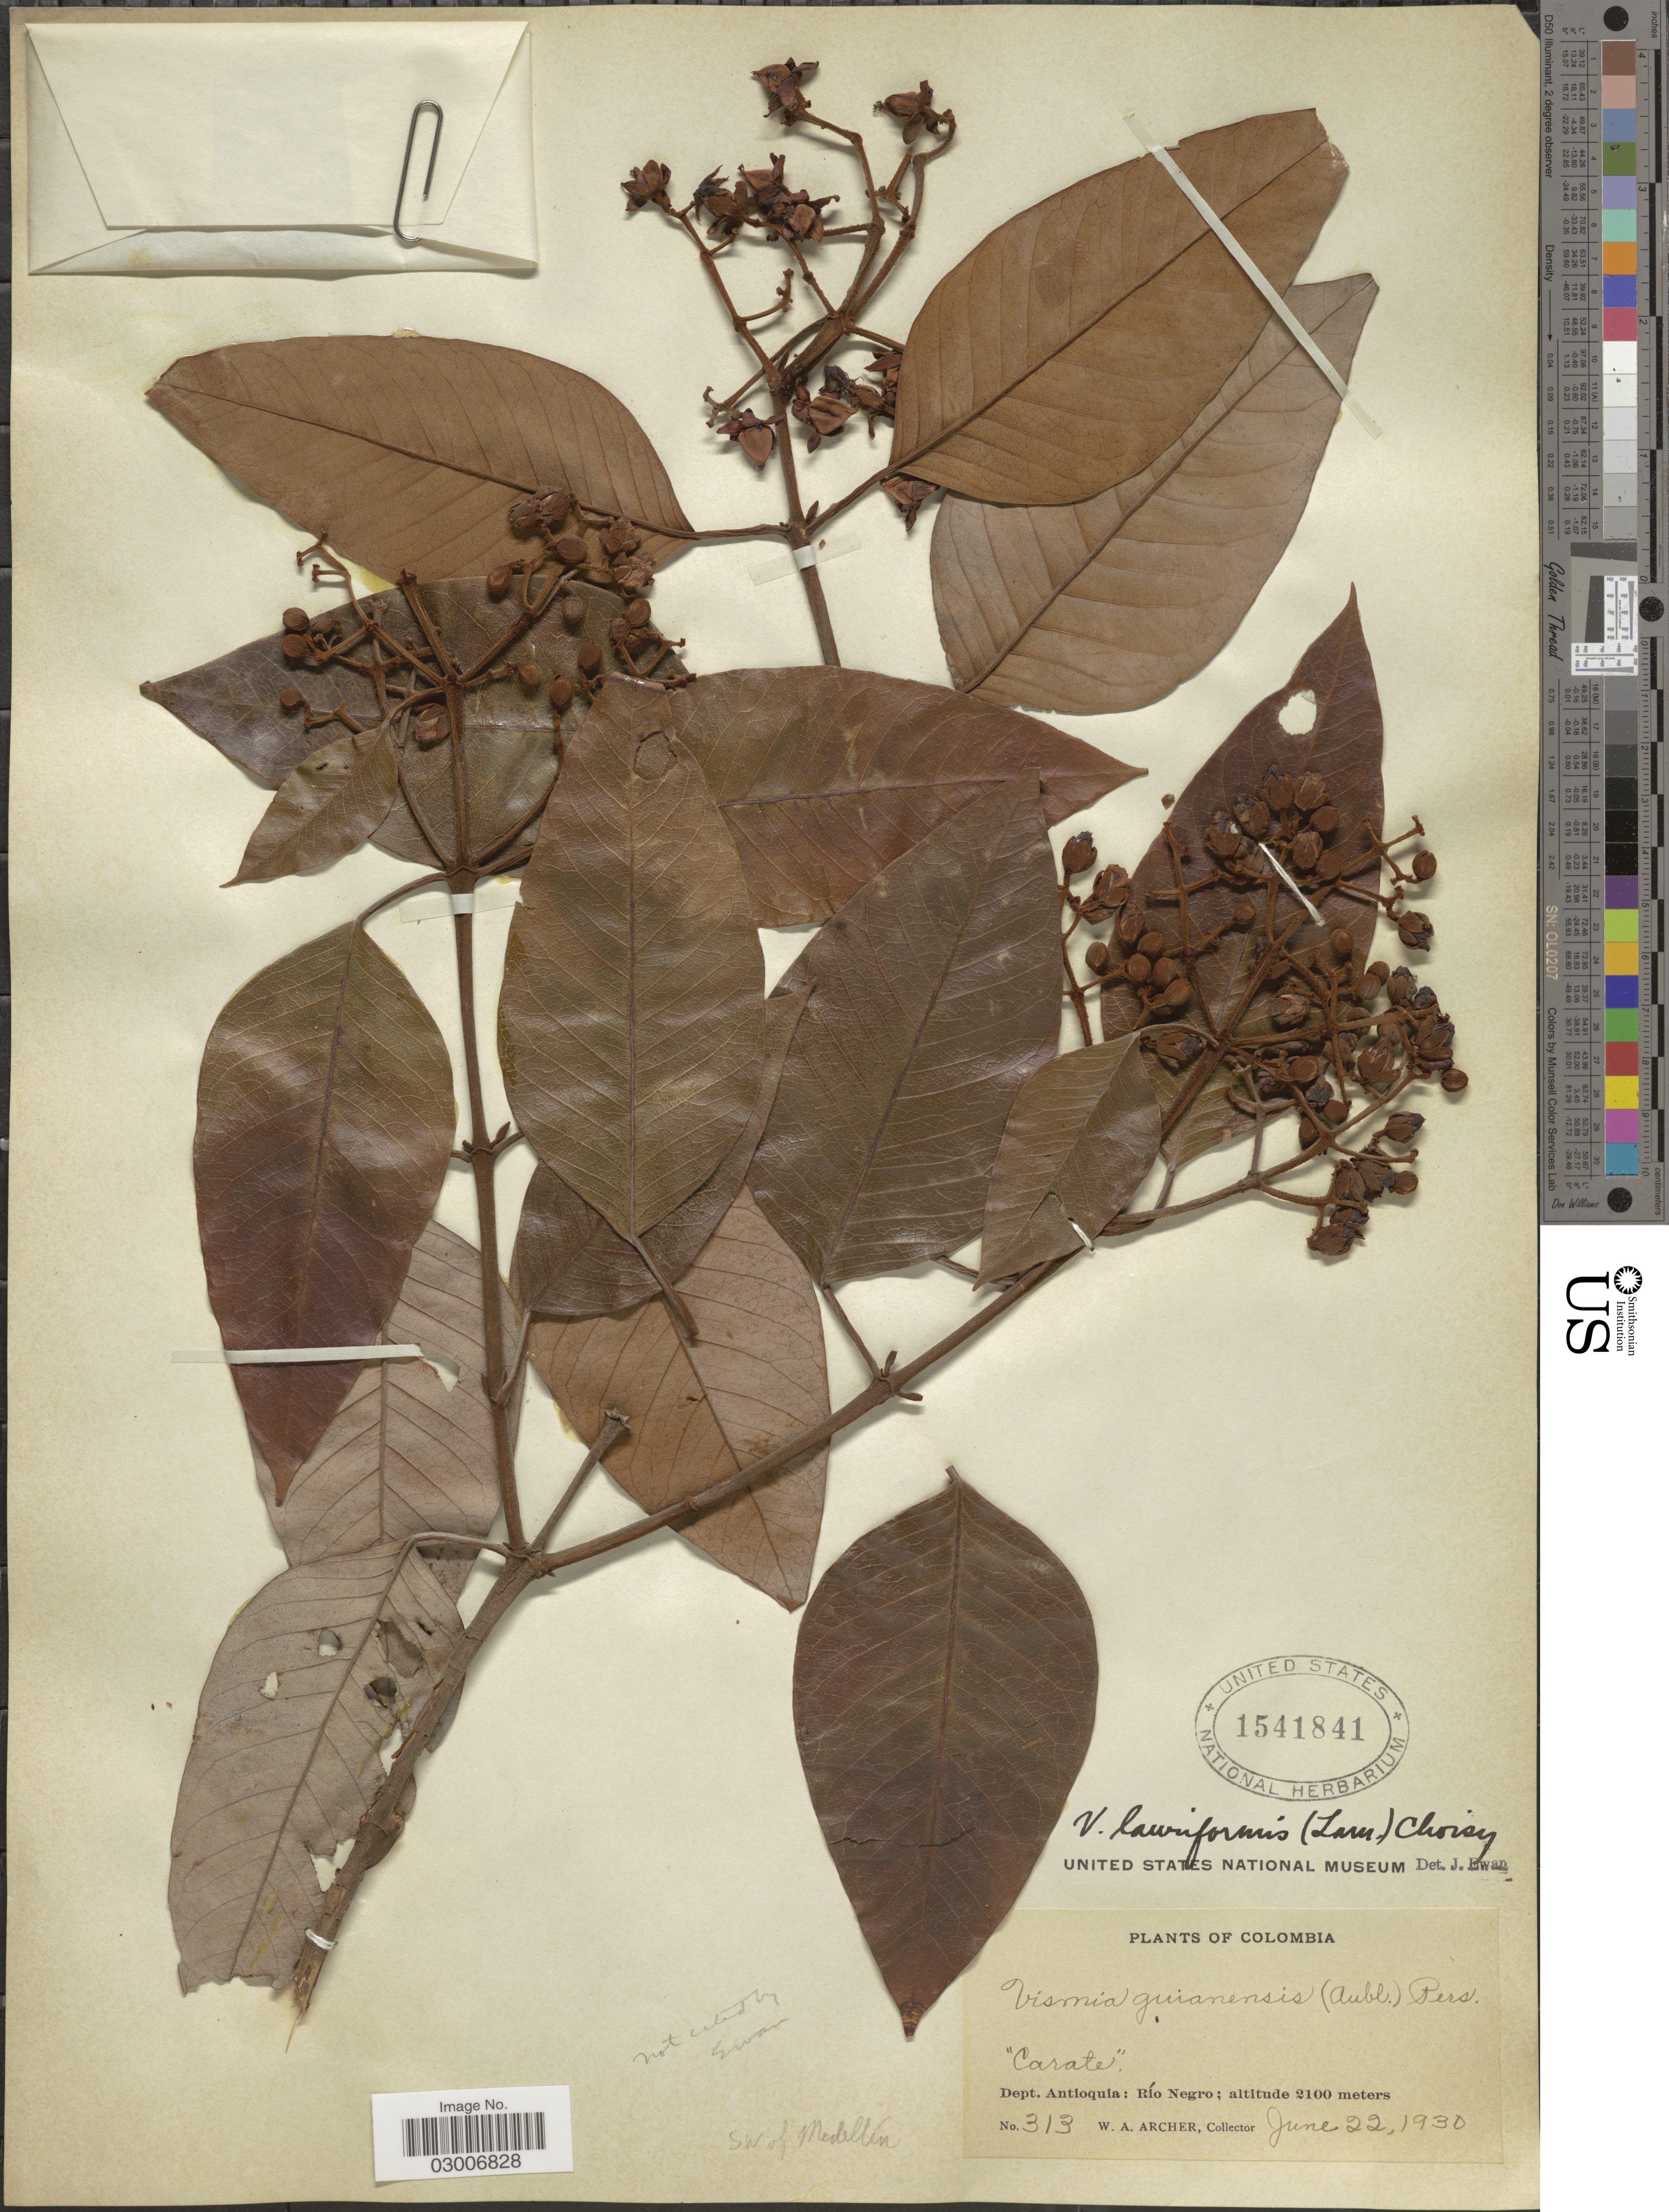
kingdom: Plantae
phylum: Tracheophyta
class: Magnoliopsida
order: Malpighiales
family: Hypericaceae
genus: Vismia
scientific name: Vismia lauriformis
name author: (Lam.) Choisy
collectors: W. Archer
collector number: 313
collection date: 1930-06-22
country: Colombia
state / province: Antioquia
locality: Dept. Antioquia, Río Negro.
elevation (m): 2100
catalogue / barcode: US 1541841